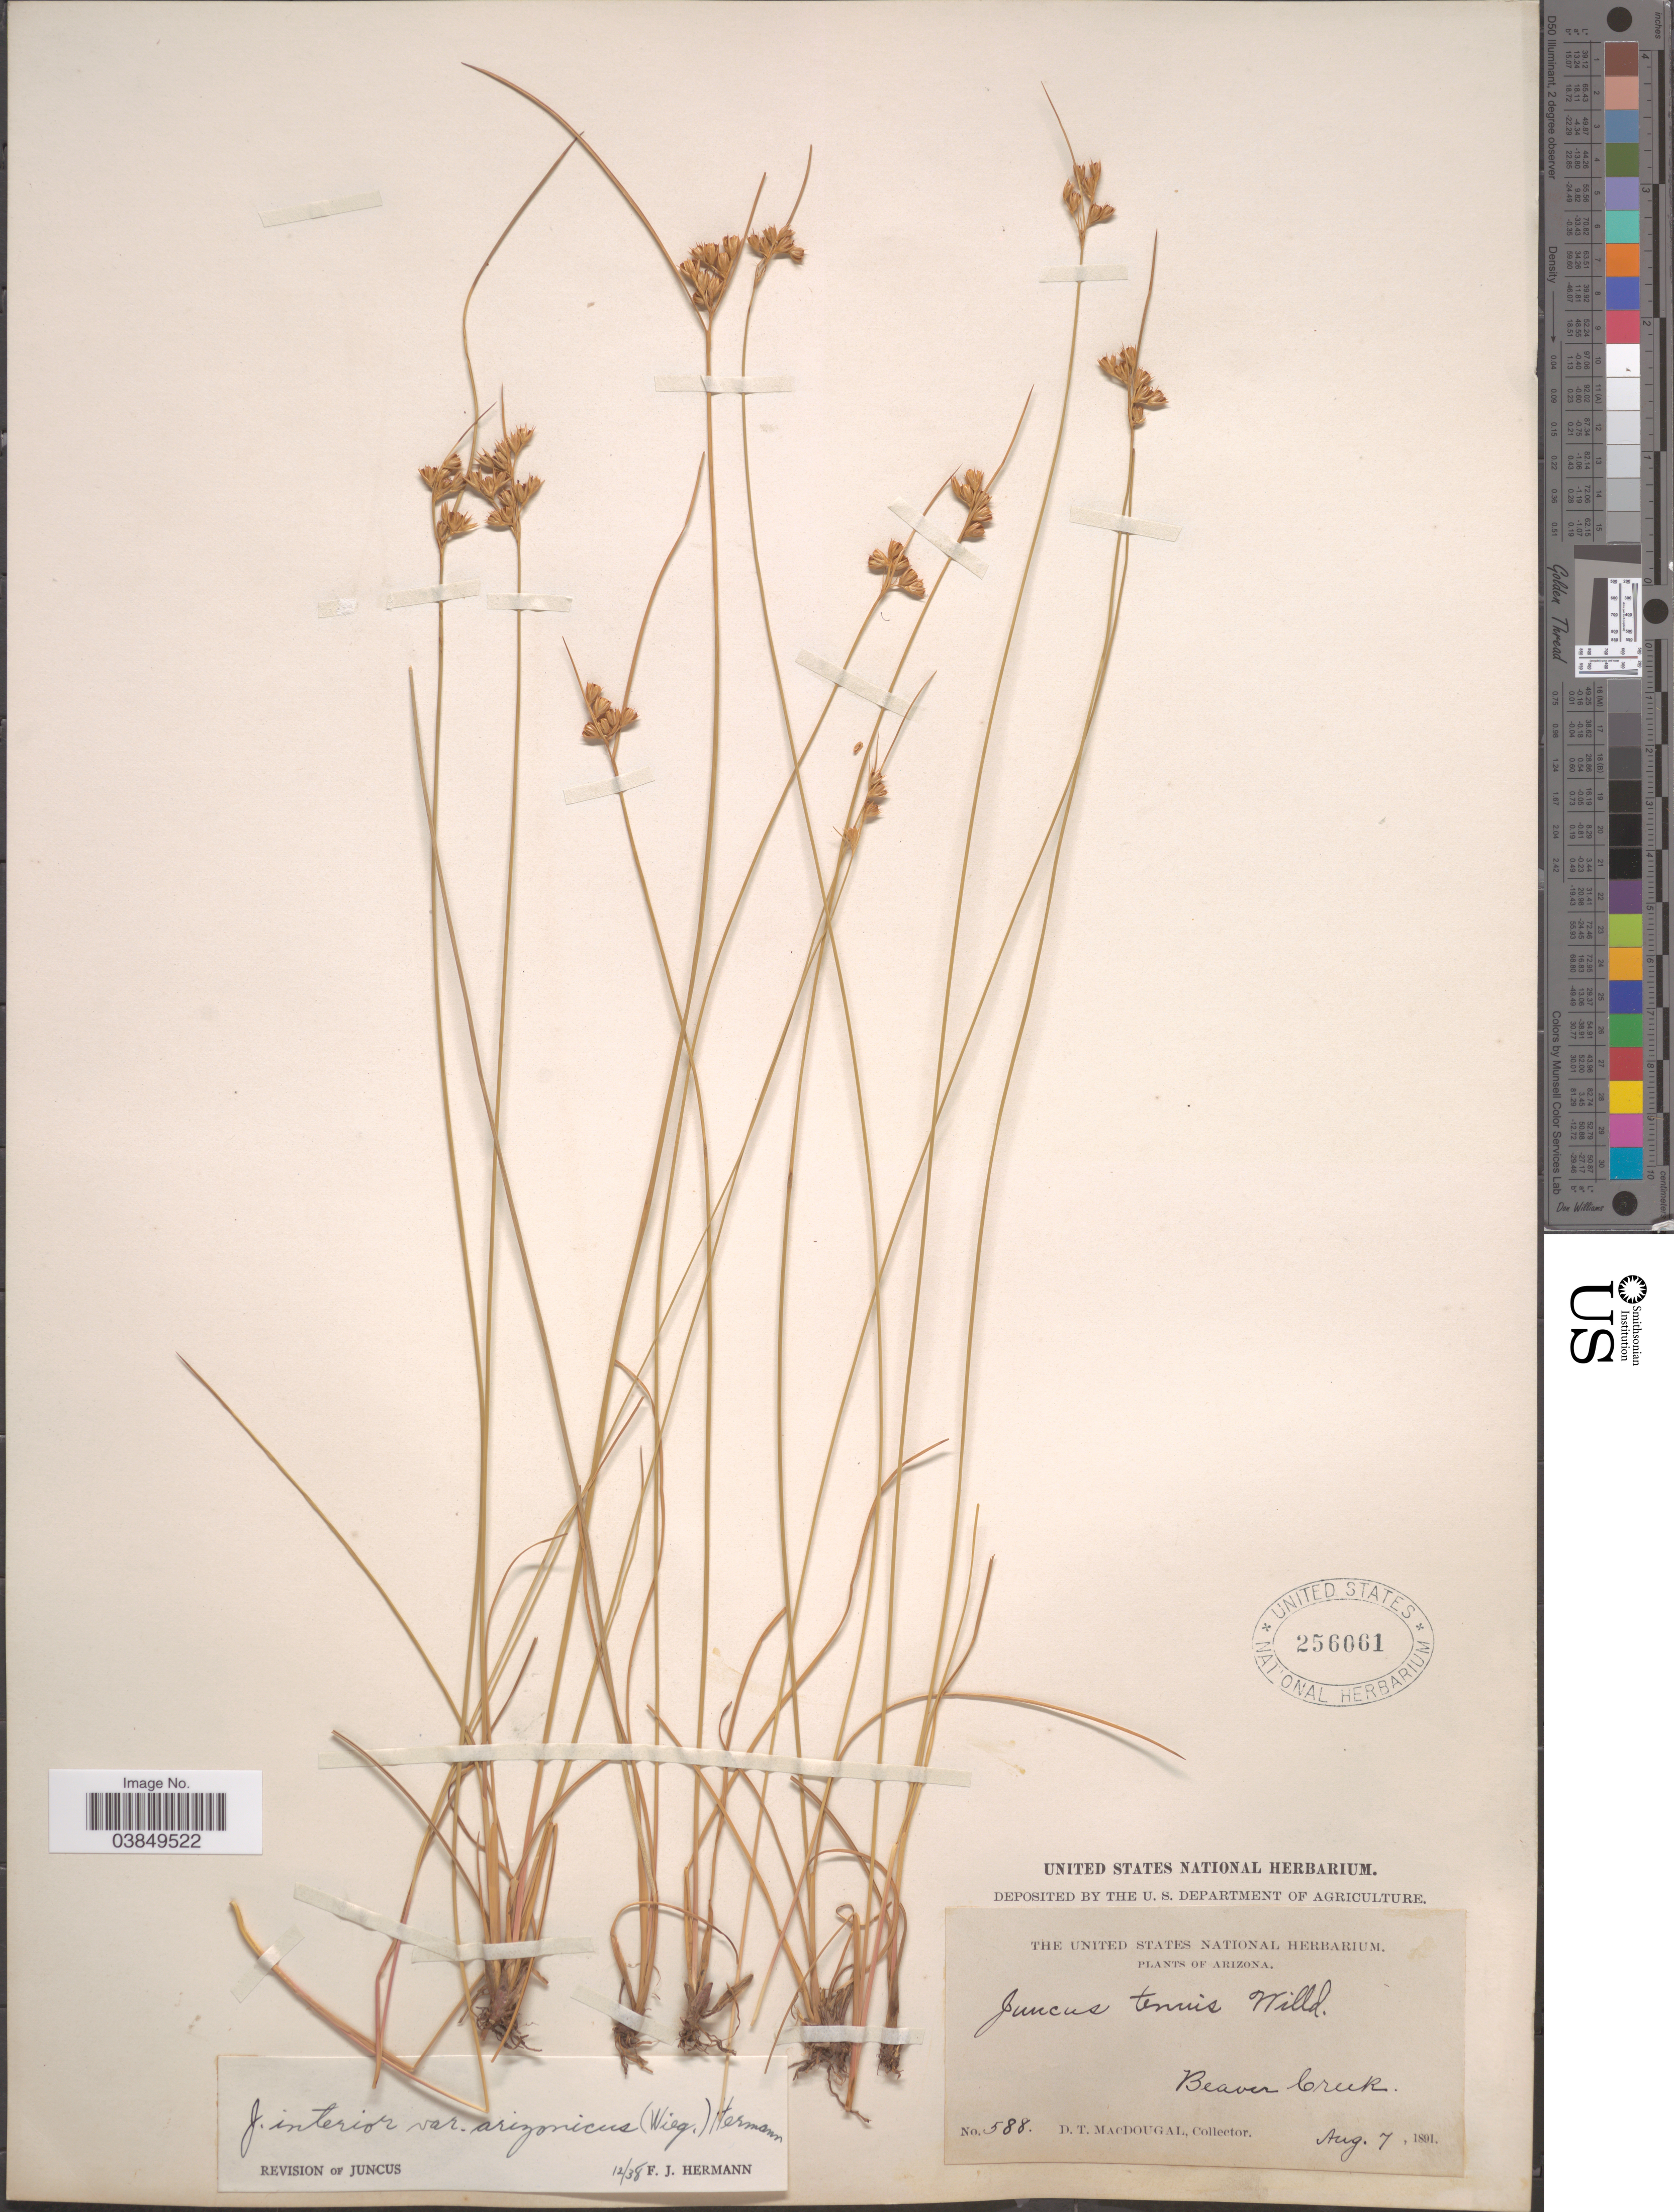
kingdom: Plantae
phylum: Tracheophyta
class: Liliopsida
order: Poales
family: Juncaceae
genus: Juncus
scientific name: Juncus arizonicus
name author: Wiegand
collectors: D. T. MacDougal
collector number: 588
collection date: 1891-08-07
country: United States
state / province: Arizona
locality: Beaver Creek.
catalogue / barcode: US 256061